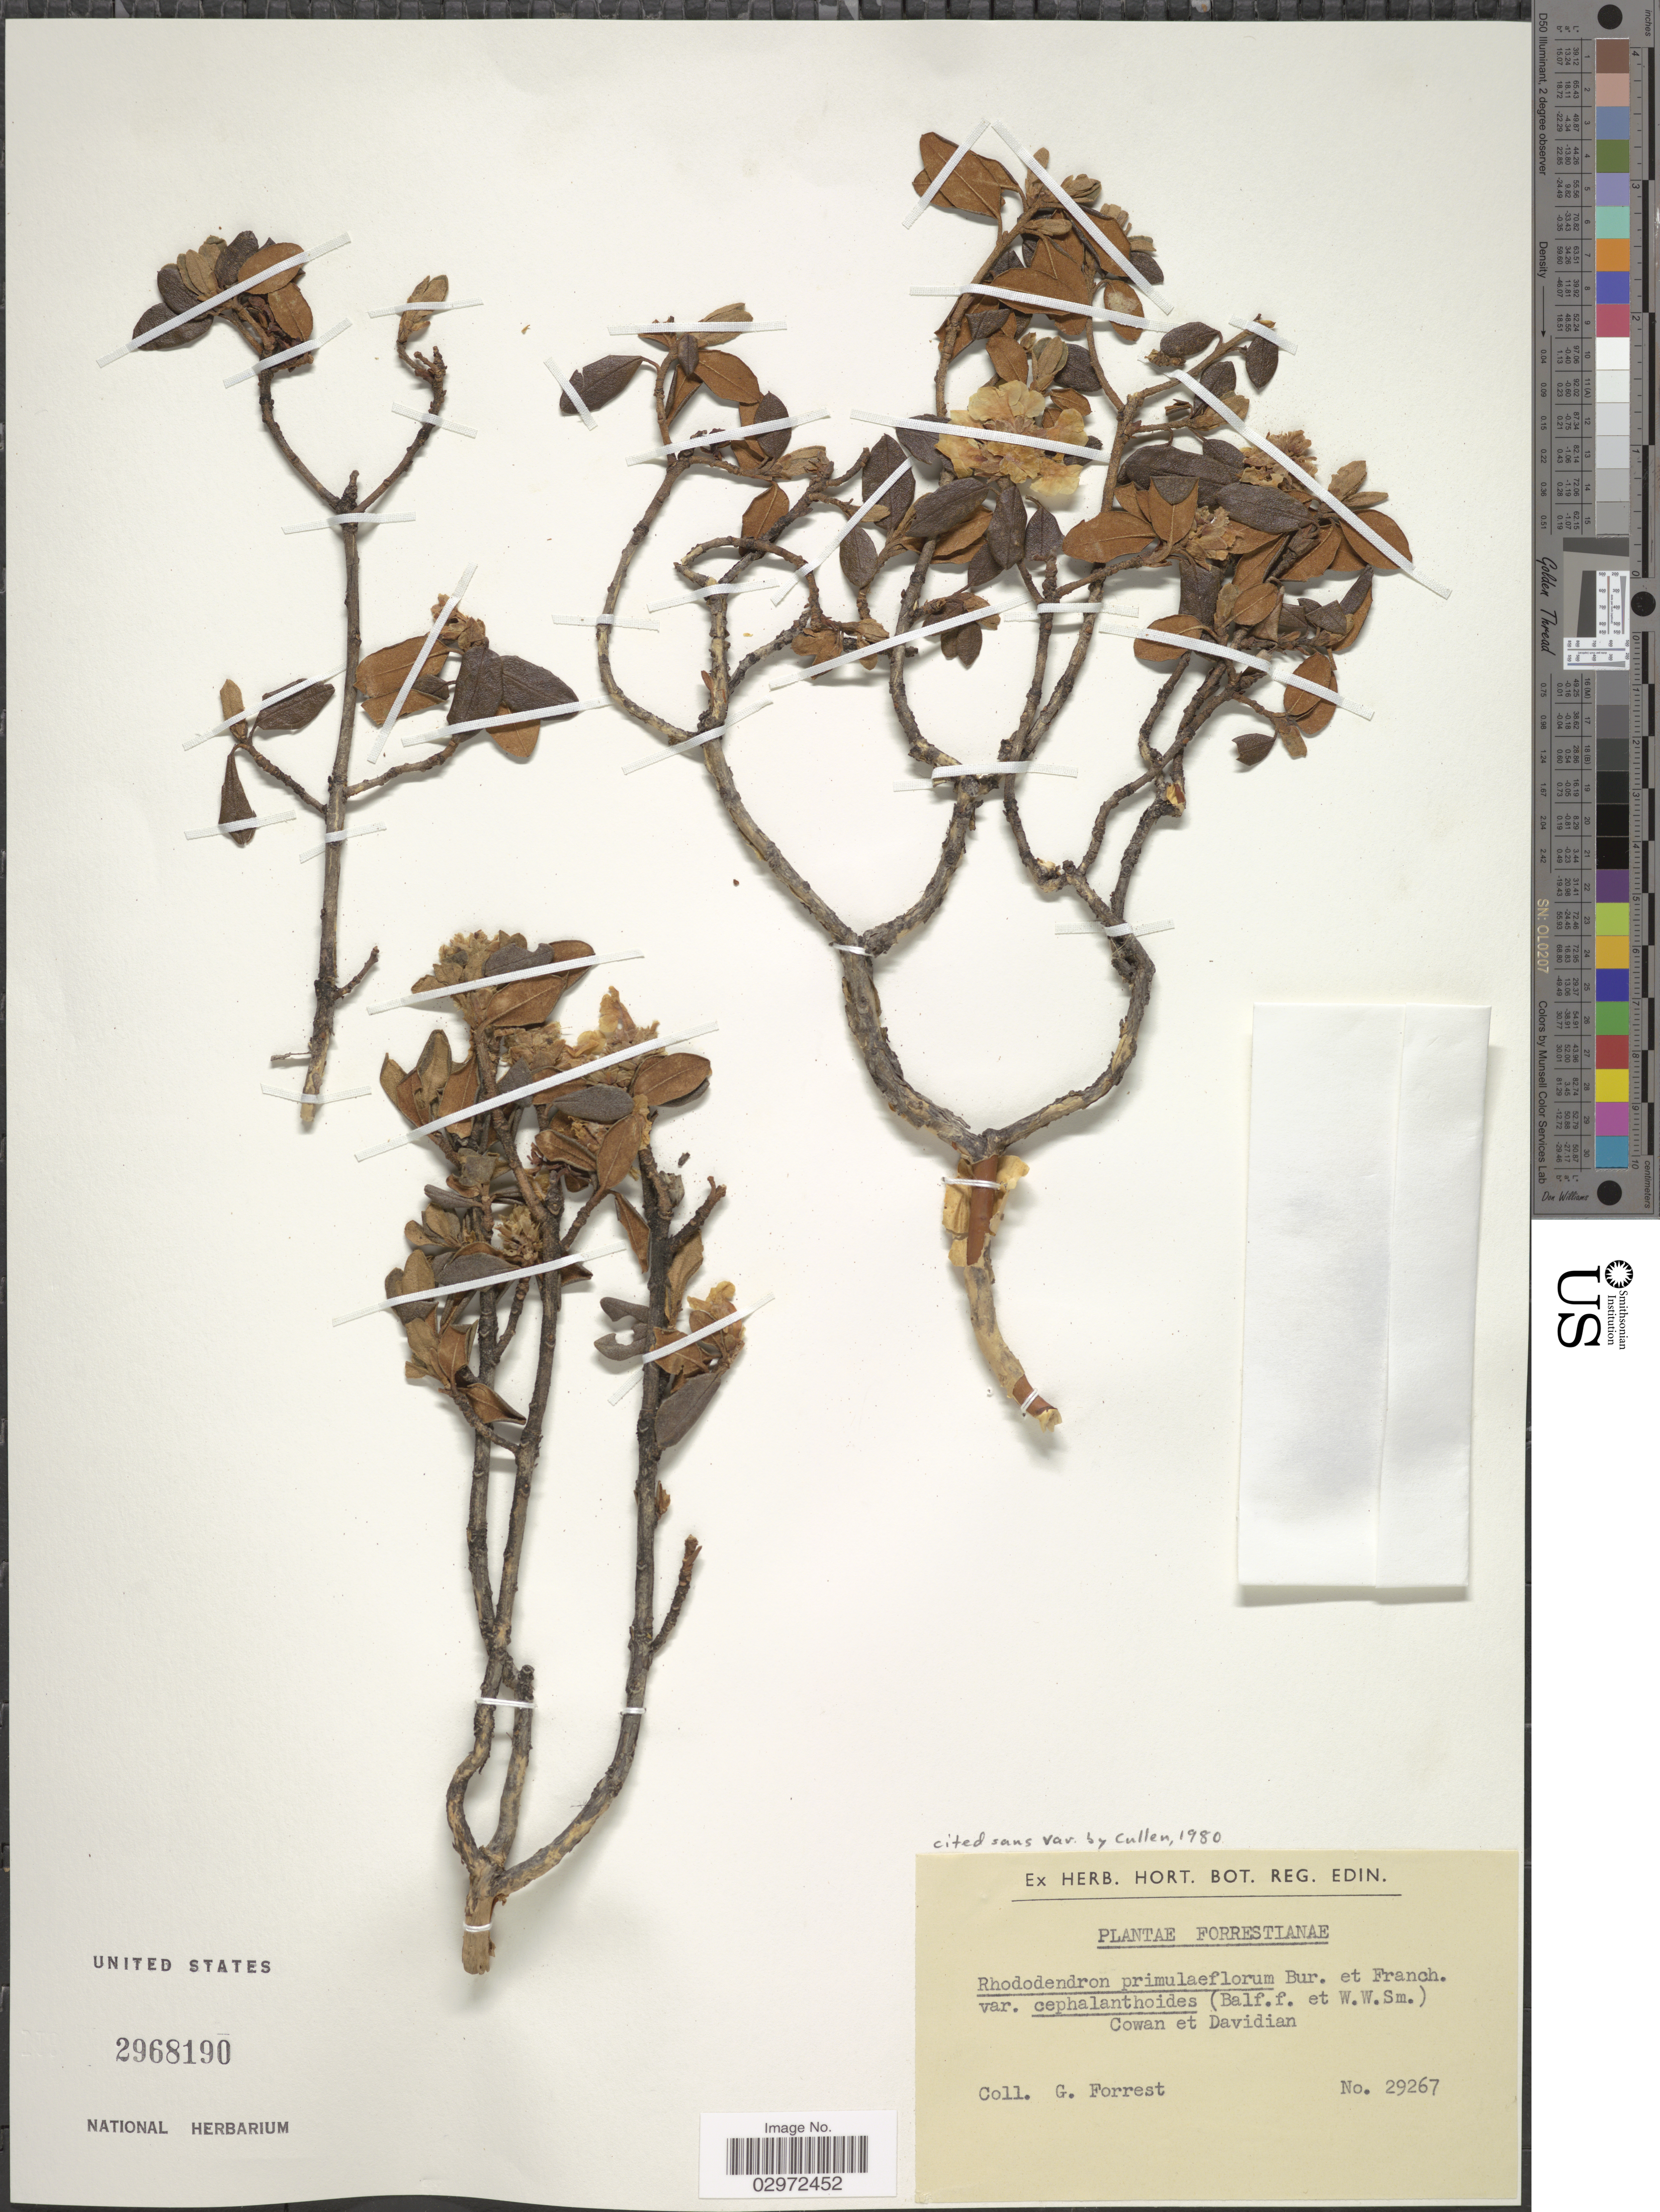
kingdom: Plantae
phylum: Tracheophyta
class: Magnoliopsida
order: Ericales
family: Ericaceae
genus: Rhododendron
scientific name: Rhododendron primuliflorum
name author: É. Bureau & Franch.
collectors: G. Forrest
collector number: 29267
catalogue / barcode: US 2968190